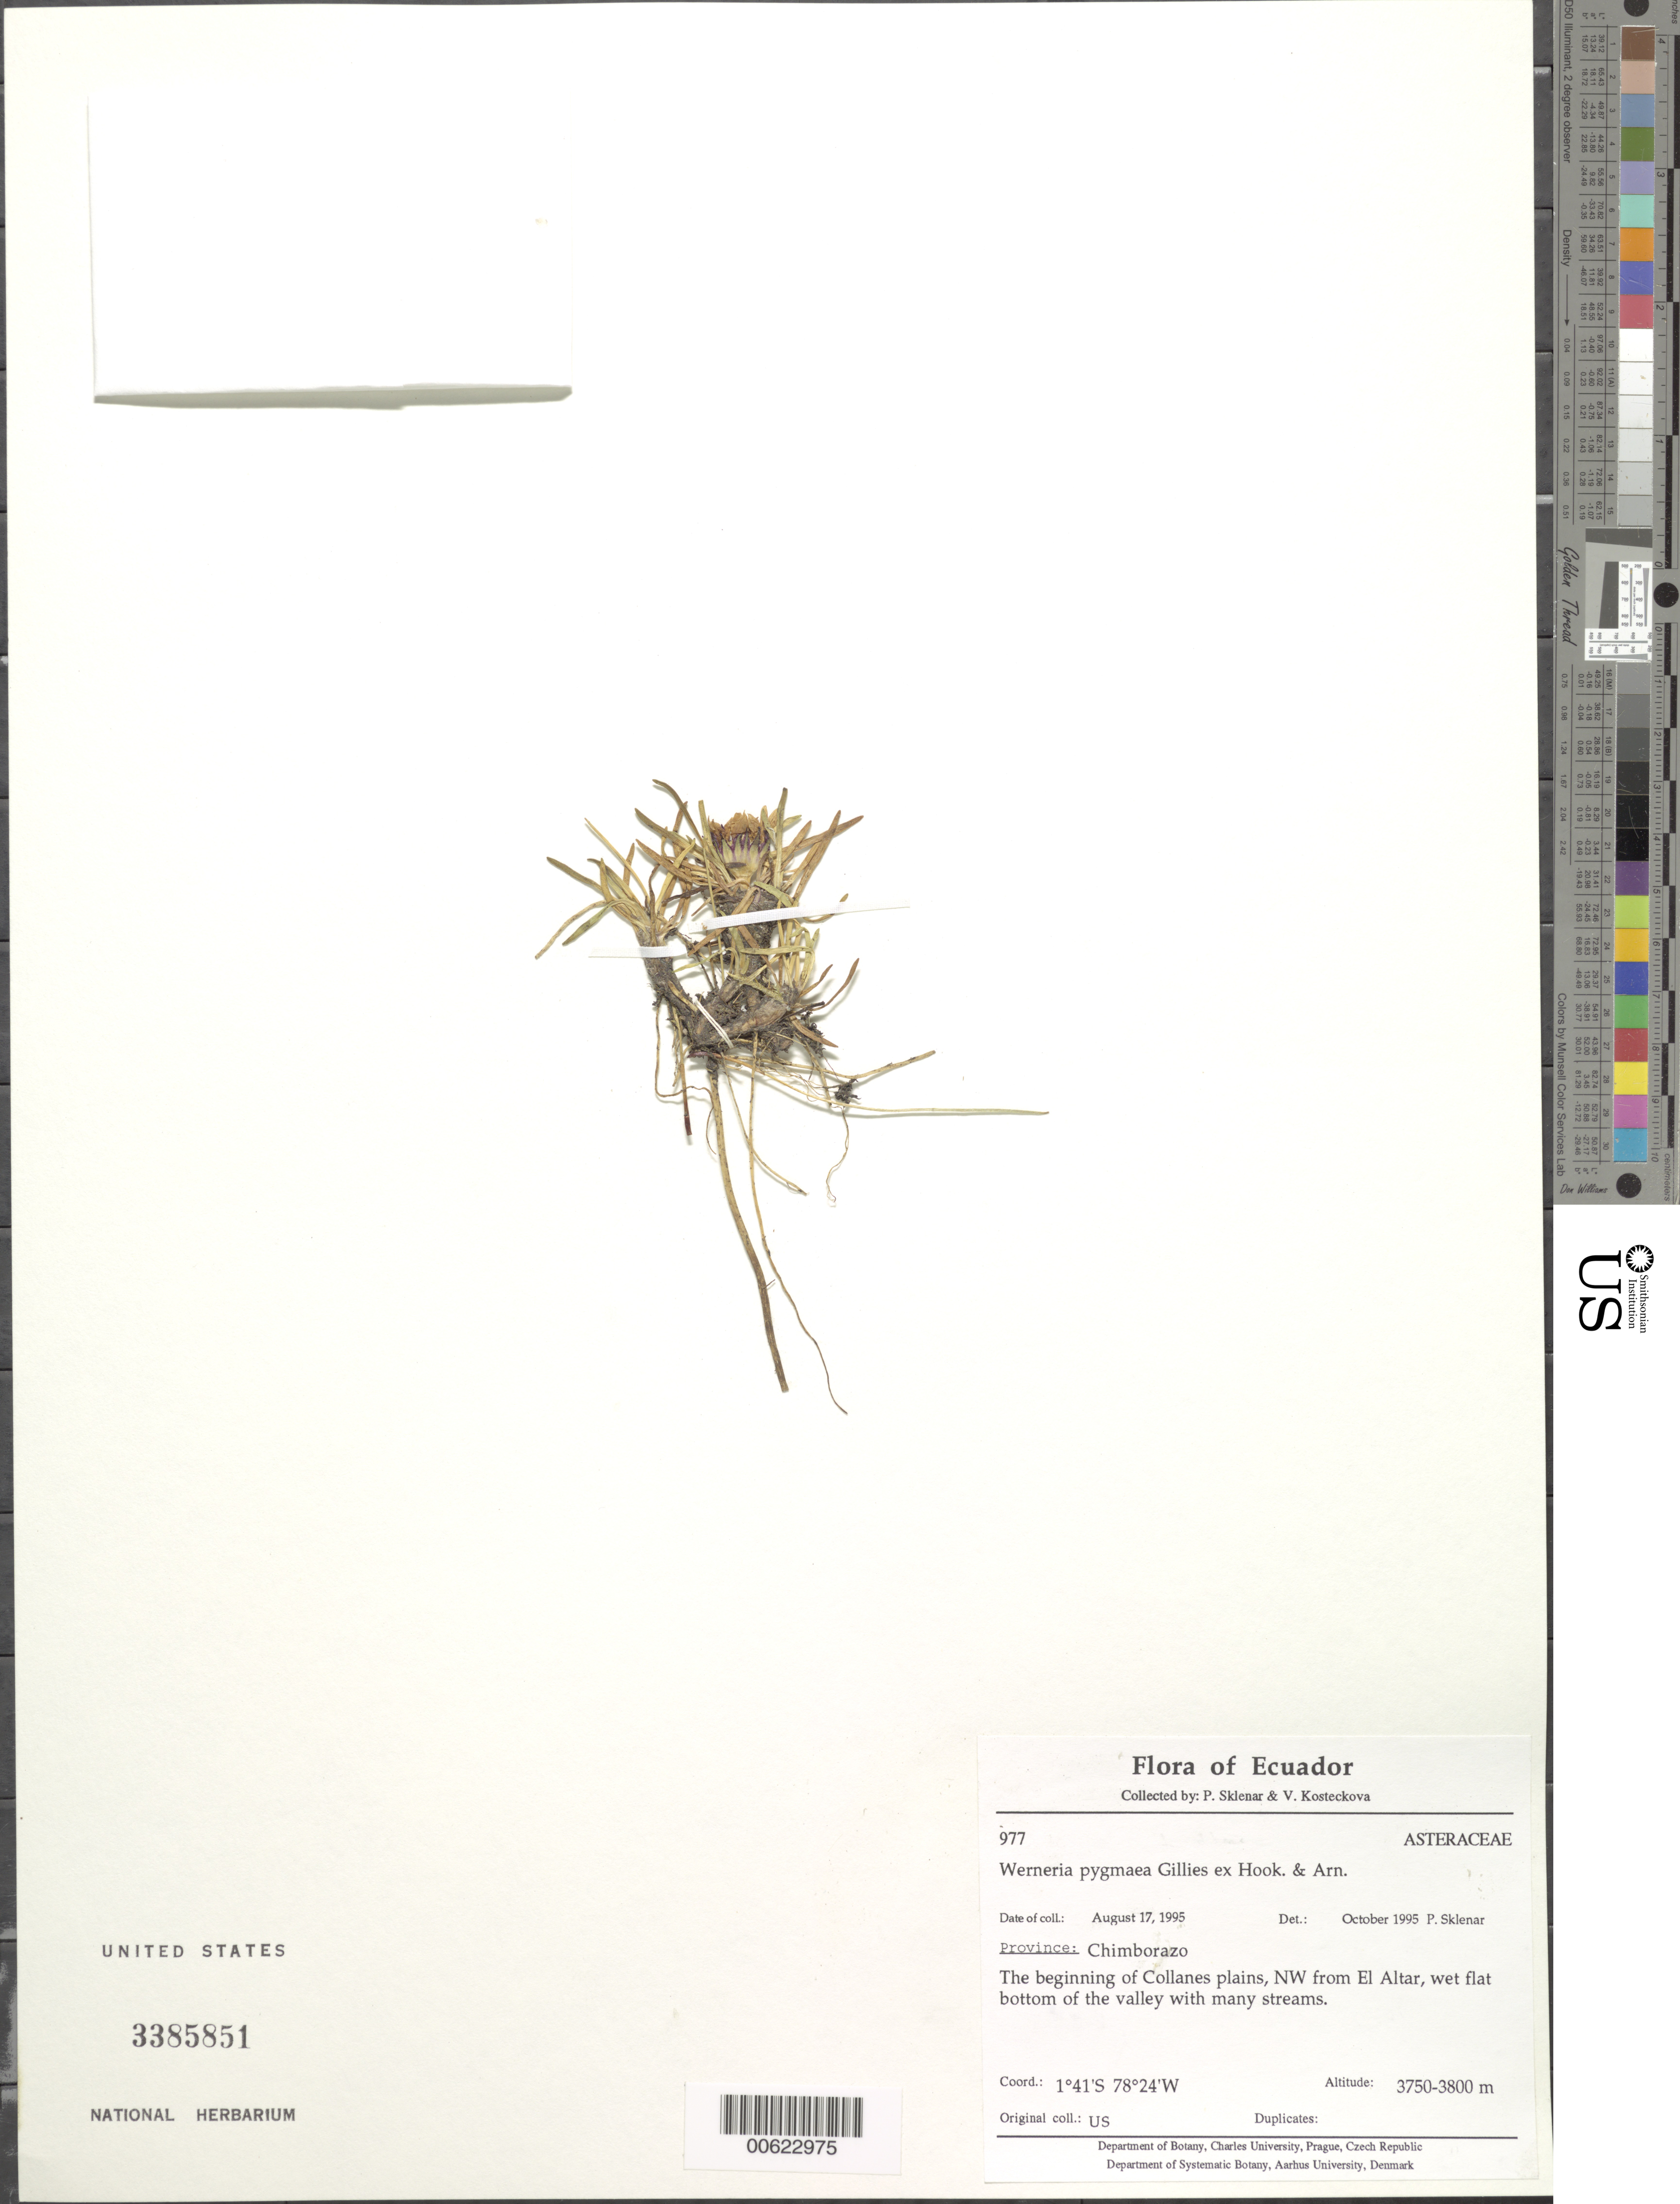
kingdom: Plantae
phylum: Tracheophyta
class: Magnoliopsida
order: Asterales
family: Asteraceae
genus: Werneria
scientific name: Werneria pygmaea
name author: Gillies ex Hook. & Arn.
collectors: P. Sklenár & V. Kosteckova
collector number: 977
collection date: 1995-08-17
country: Ecuador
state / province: Chimborazo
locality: Prov. Chimborazo, the beginning of Collanes plains, NW from El Altar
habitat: wet flat bottom of the valley with many streams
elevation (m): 3750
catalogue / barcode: US 3385851